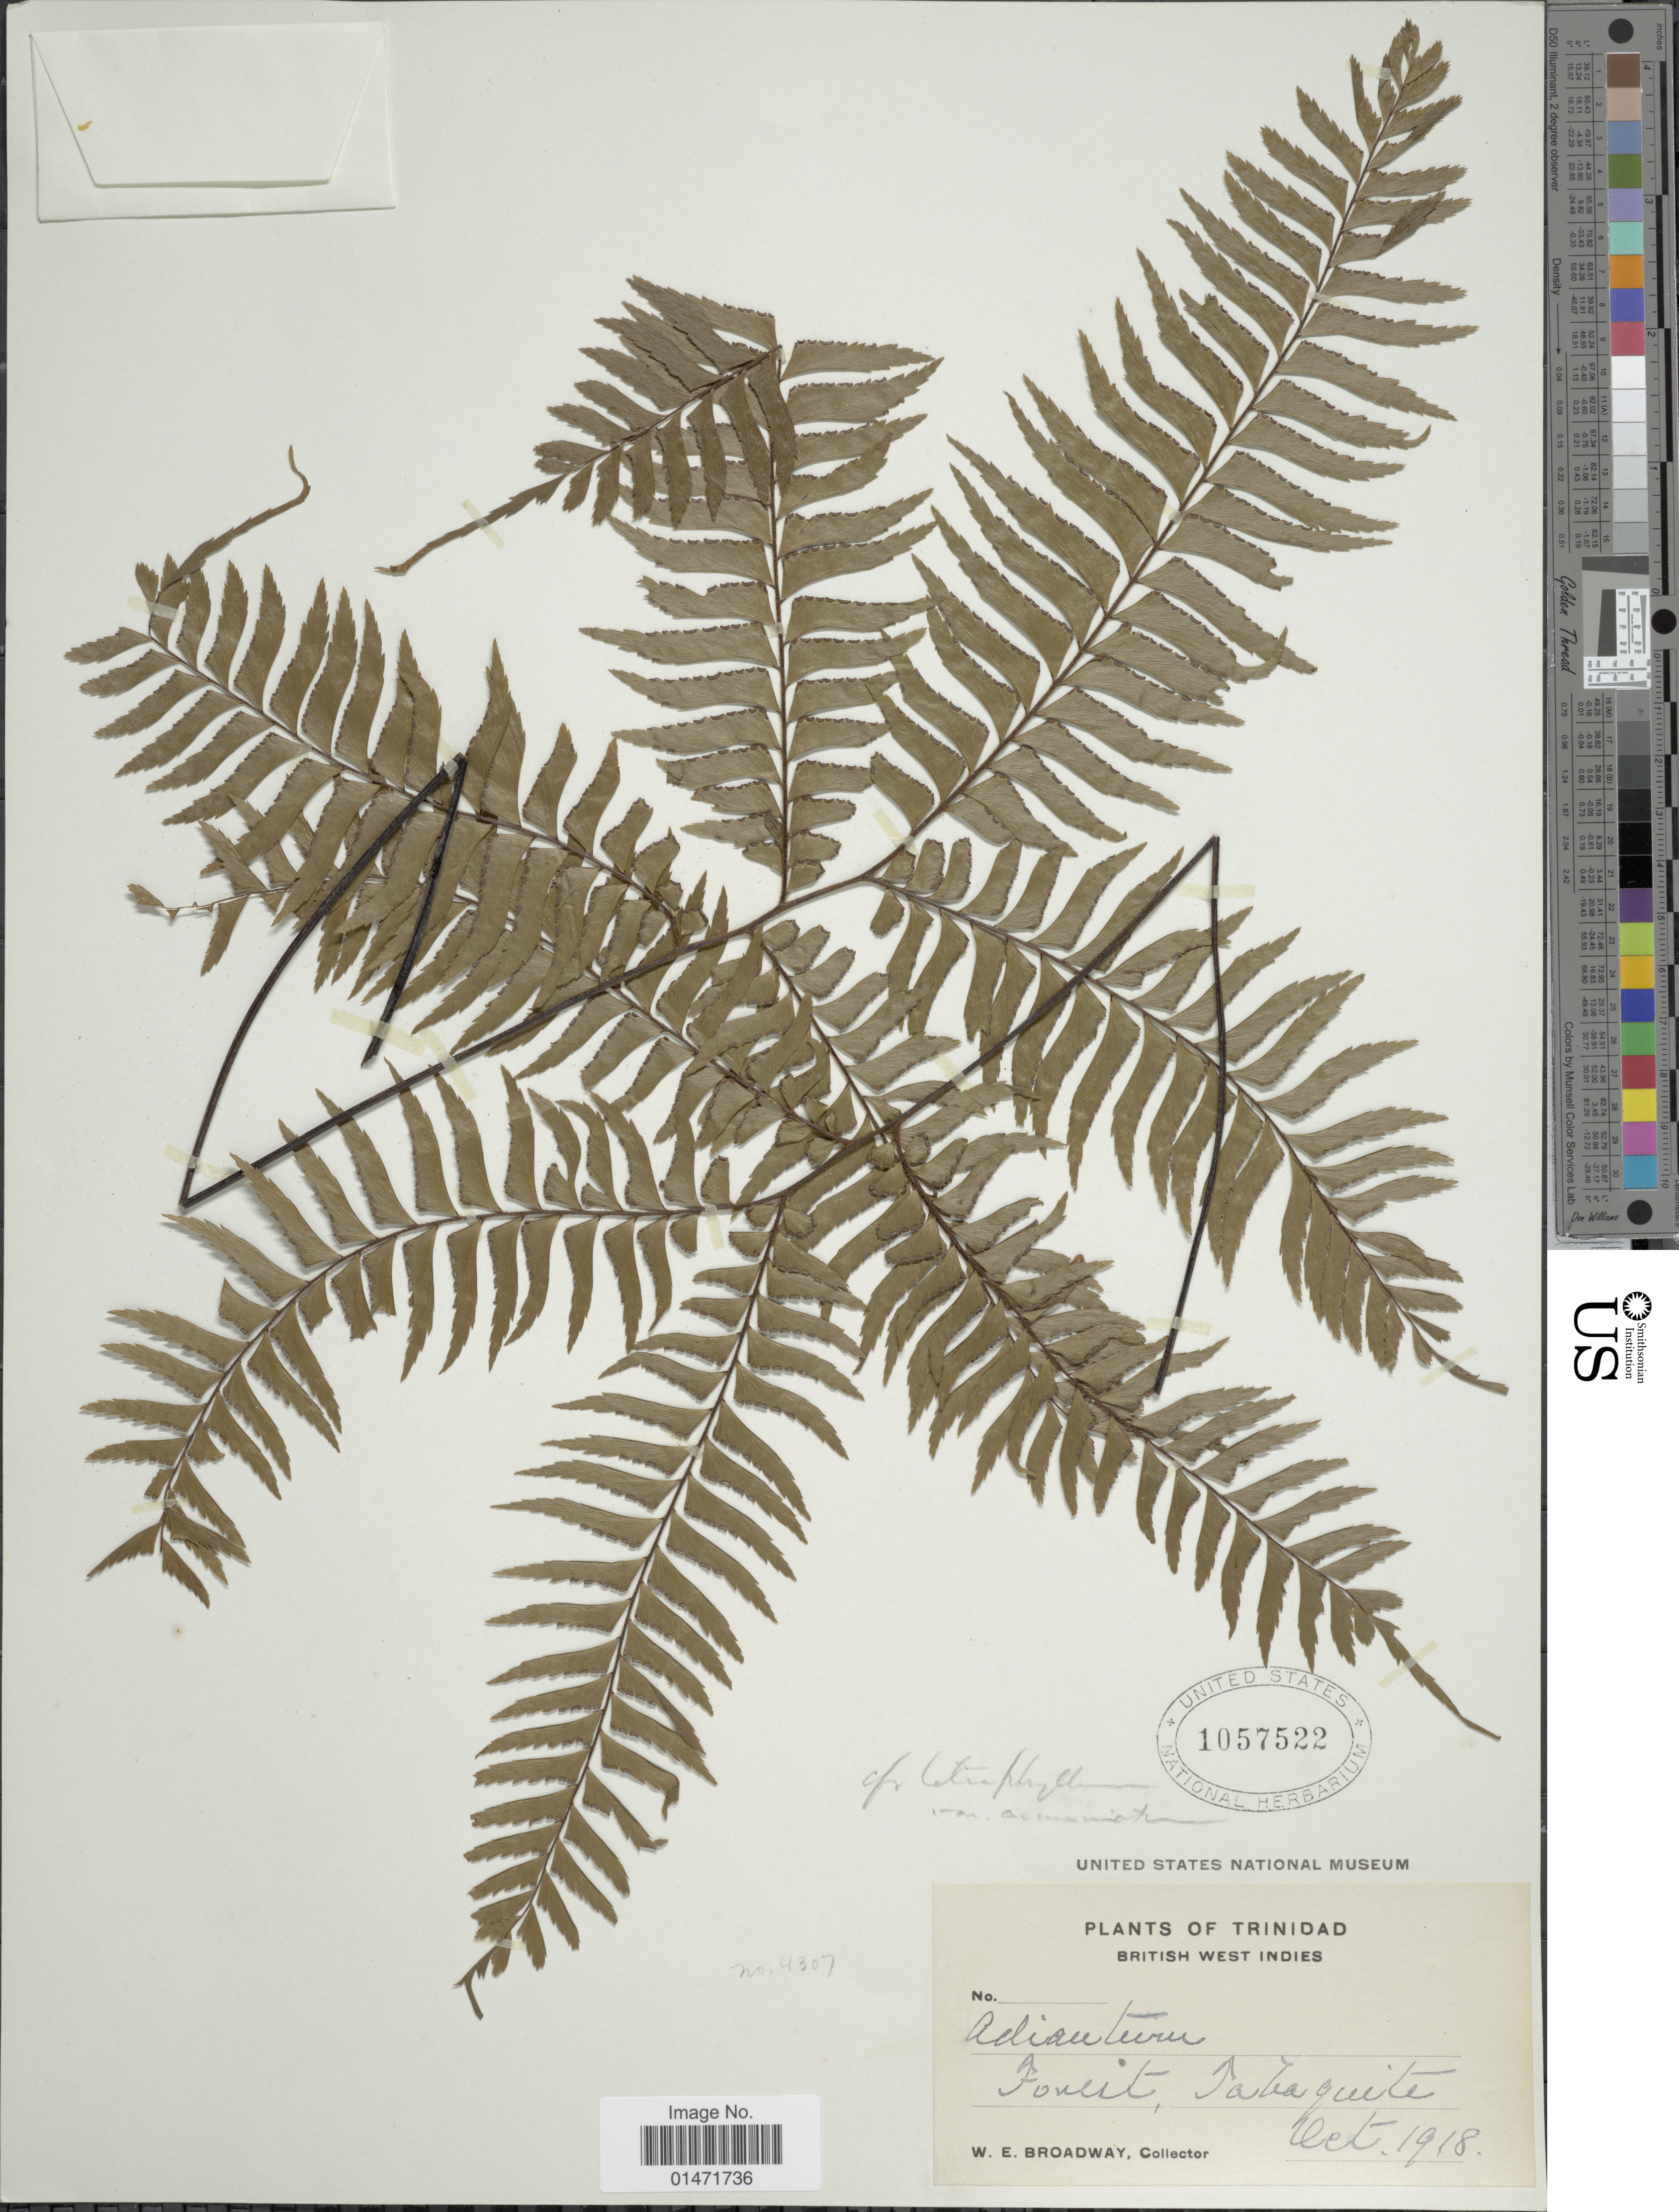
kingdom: Plantae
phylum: Tracheophyta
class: Polypodiopsida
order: Polypodiales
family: Pteridaceae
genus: Adiantum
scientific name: Adiantum tetraphyllum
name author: Humb. & Bonpl. ex Willd.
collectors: W. E. Broadway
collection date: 1918-10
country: Trinidad and Tobago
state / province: Trinidad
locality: British West Indies. Forest, Tabaquite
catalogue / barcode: US 1057522